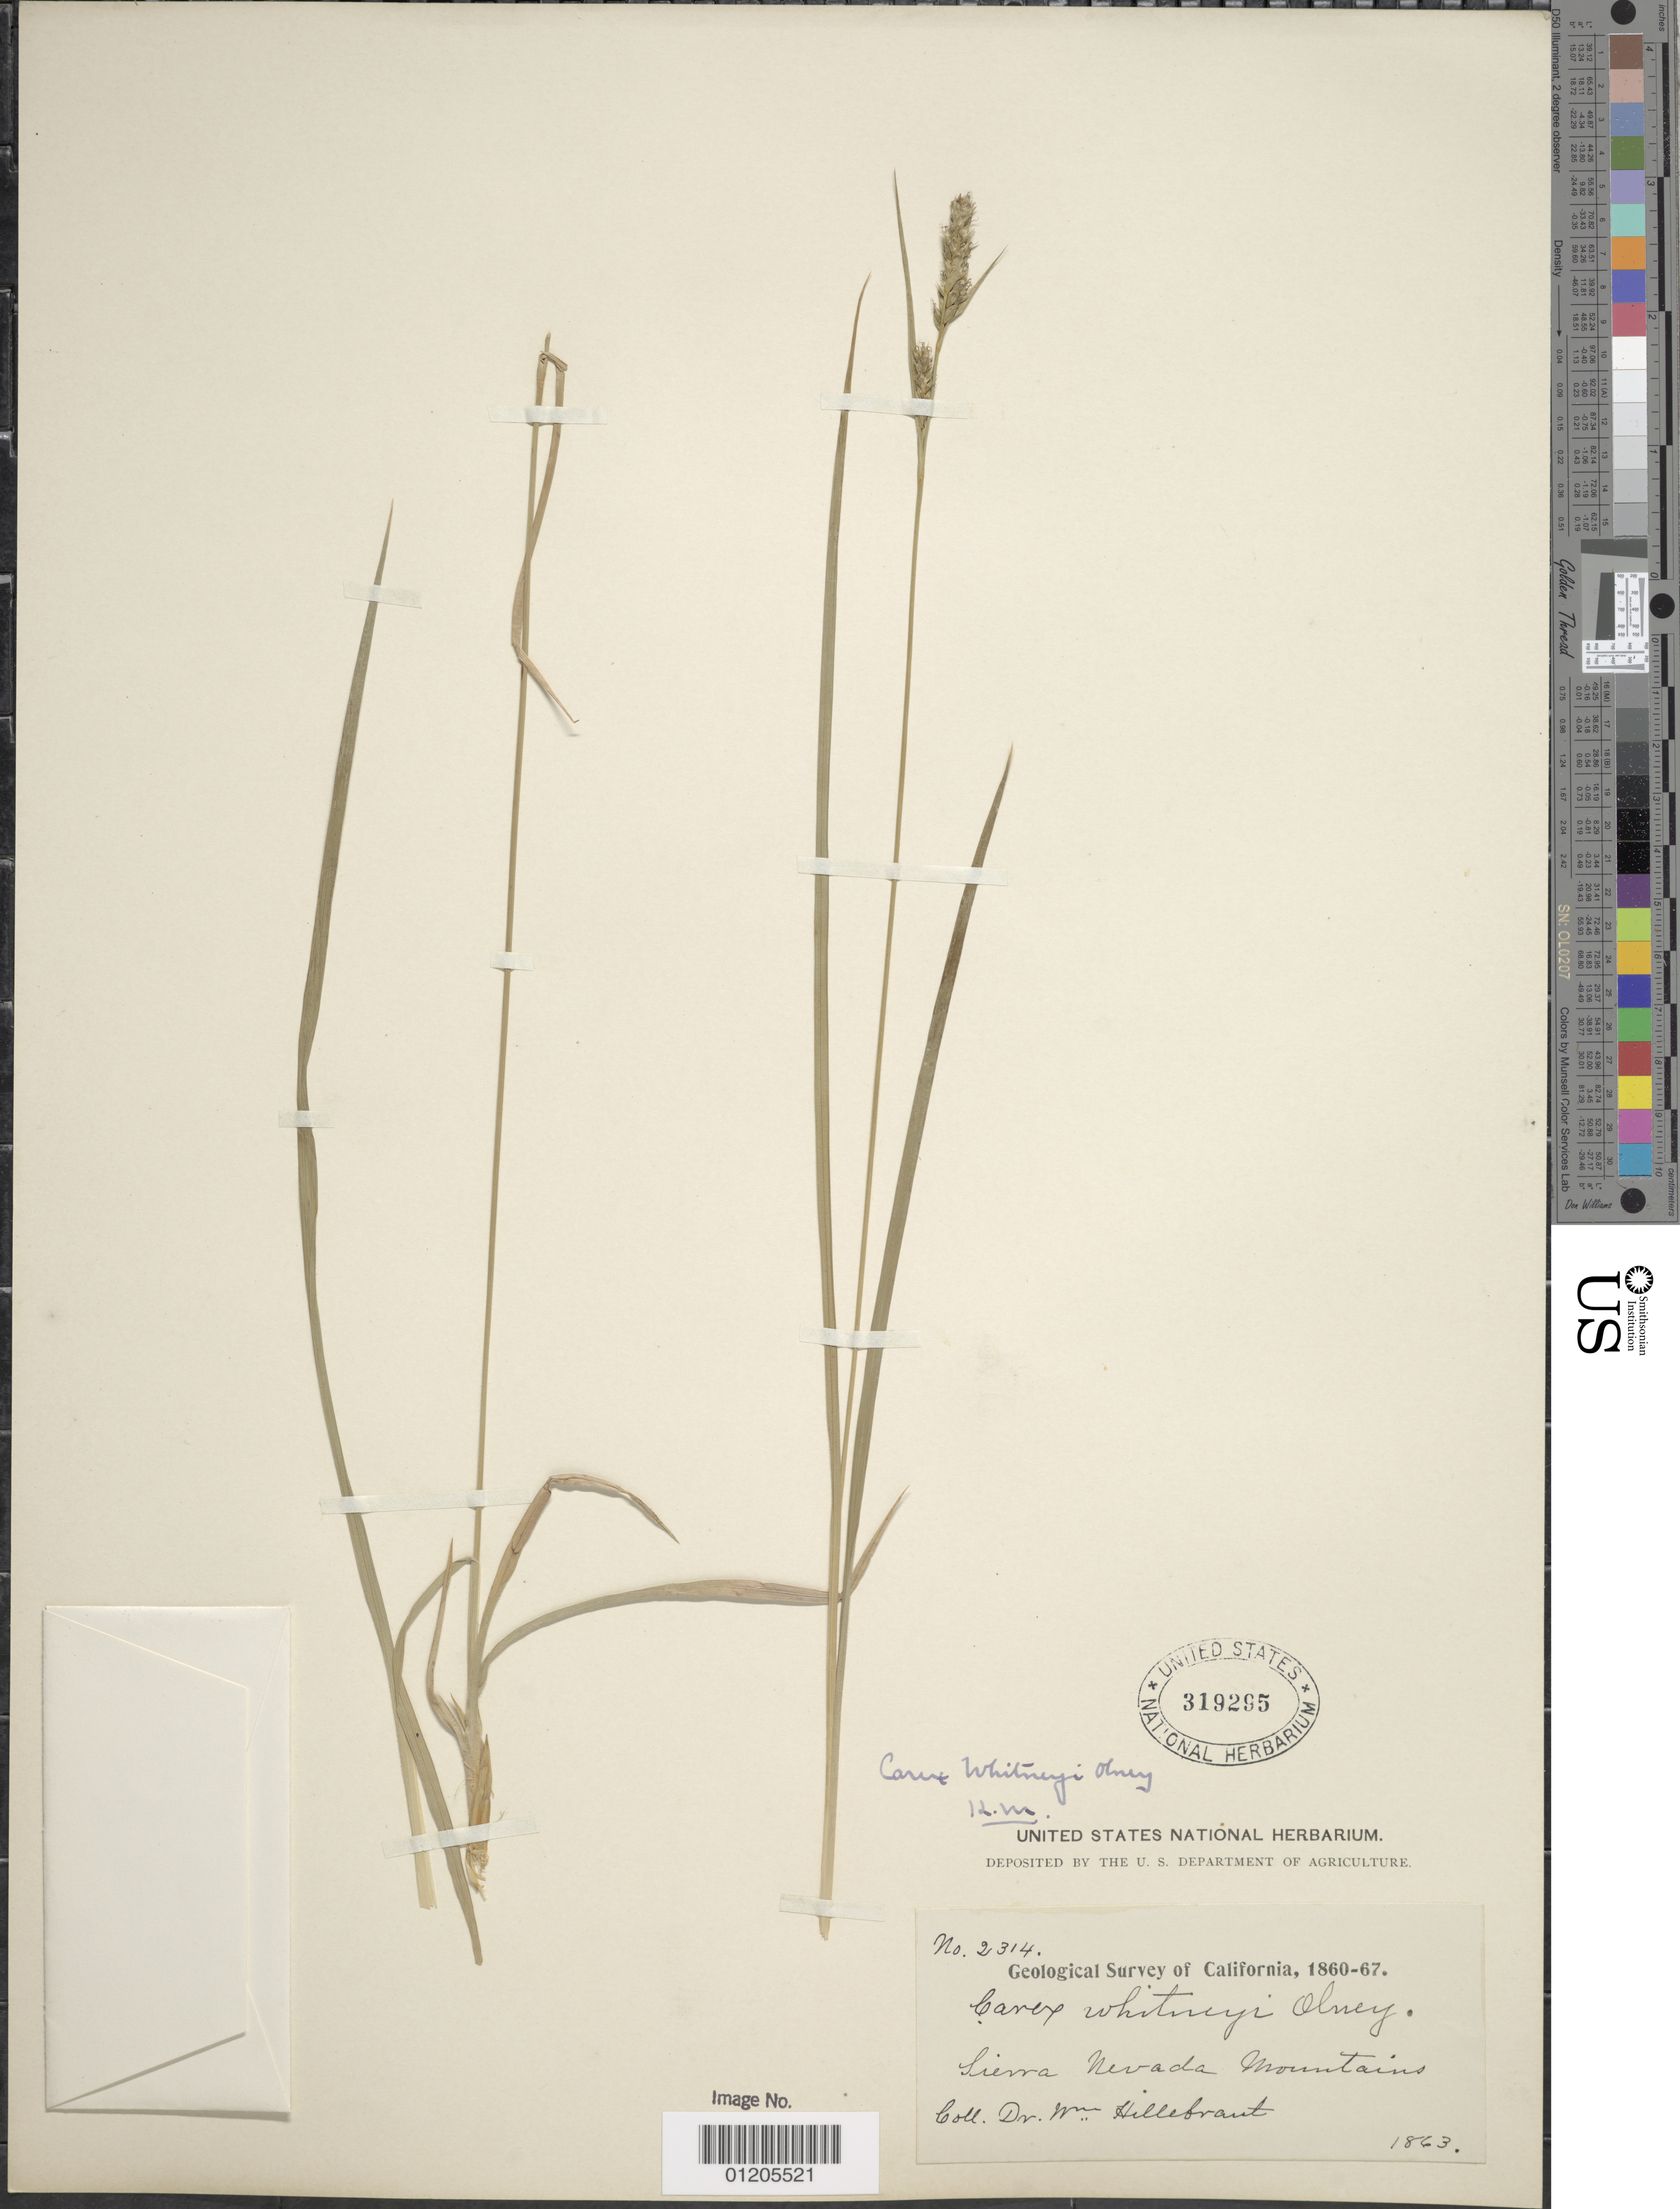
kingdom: Plantae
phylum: Tracheophyta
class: Liliopsida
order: Poales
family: Cyperaceae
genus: Carex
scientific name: Carex whitneyi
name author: Olney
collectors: W. Hillebrand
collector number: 2314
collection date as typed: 1863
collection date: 1863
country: United States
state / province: California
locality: Sierra Nevada Mts.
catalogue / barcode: US 319295